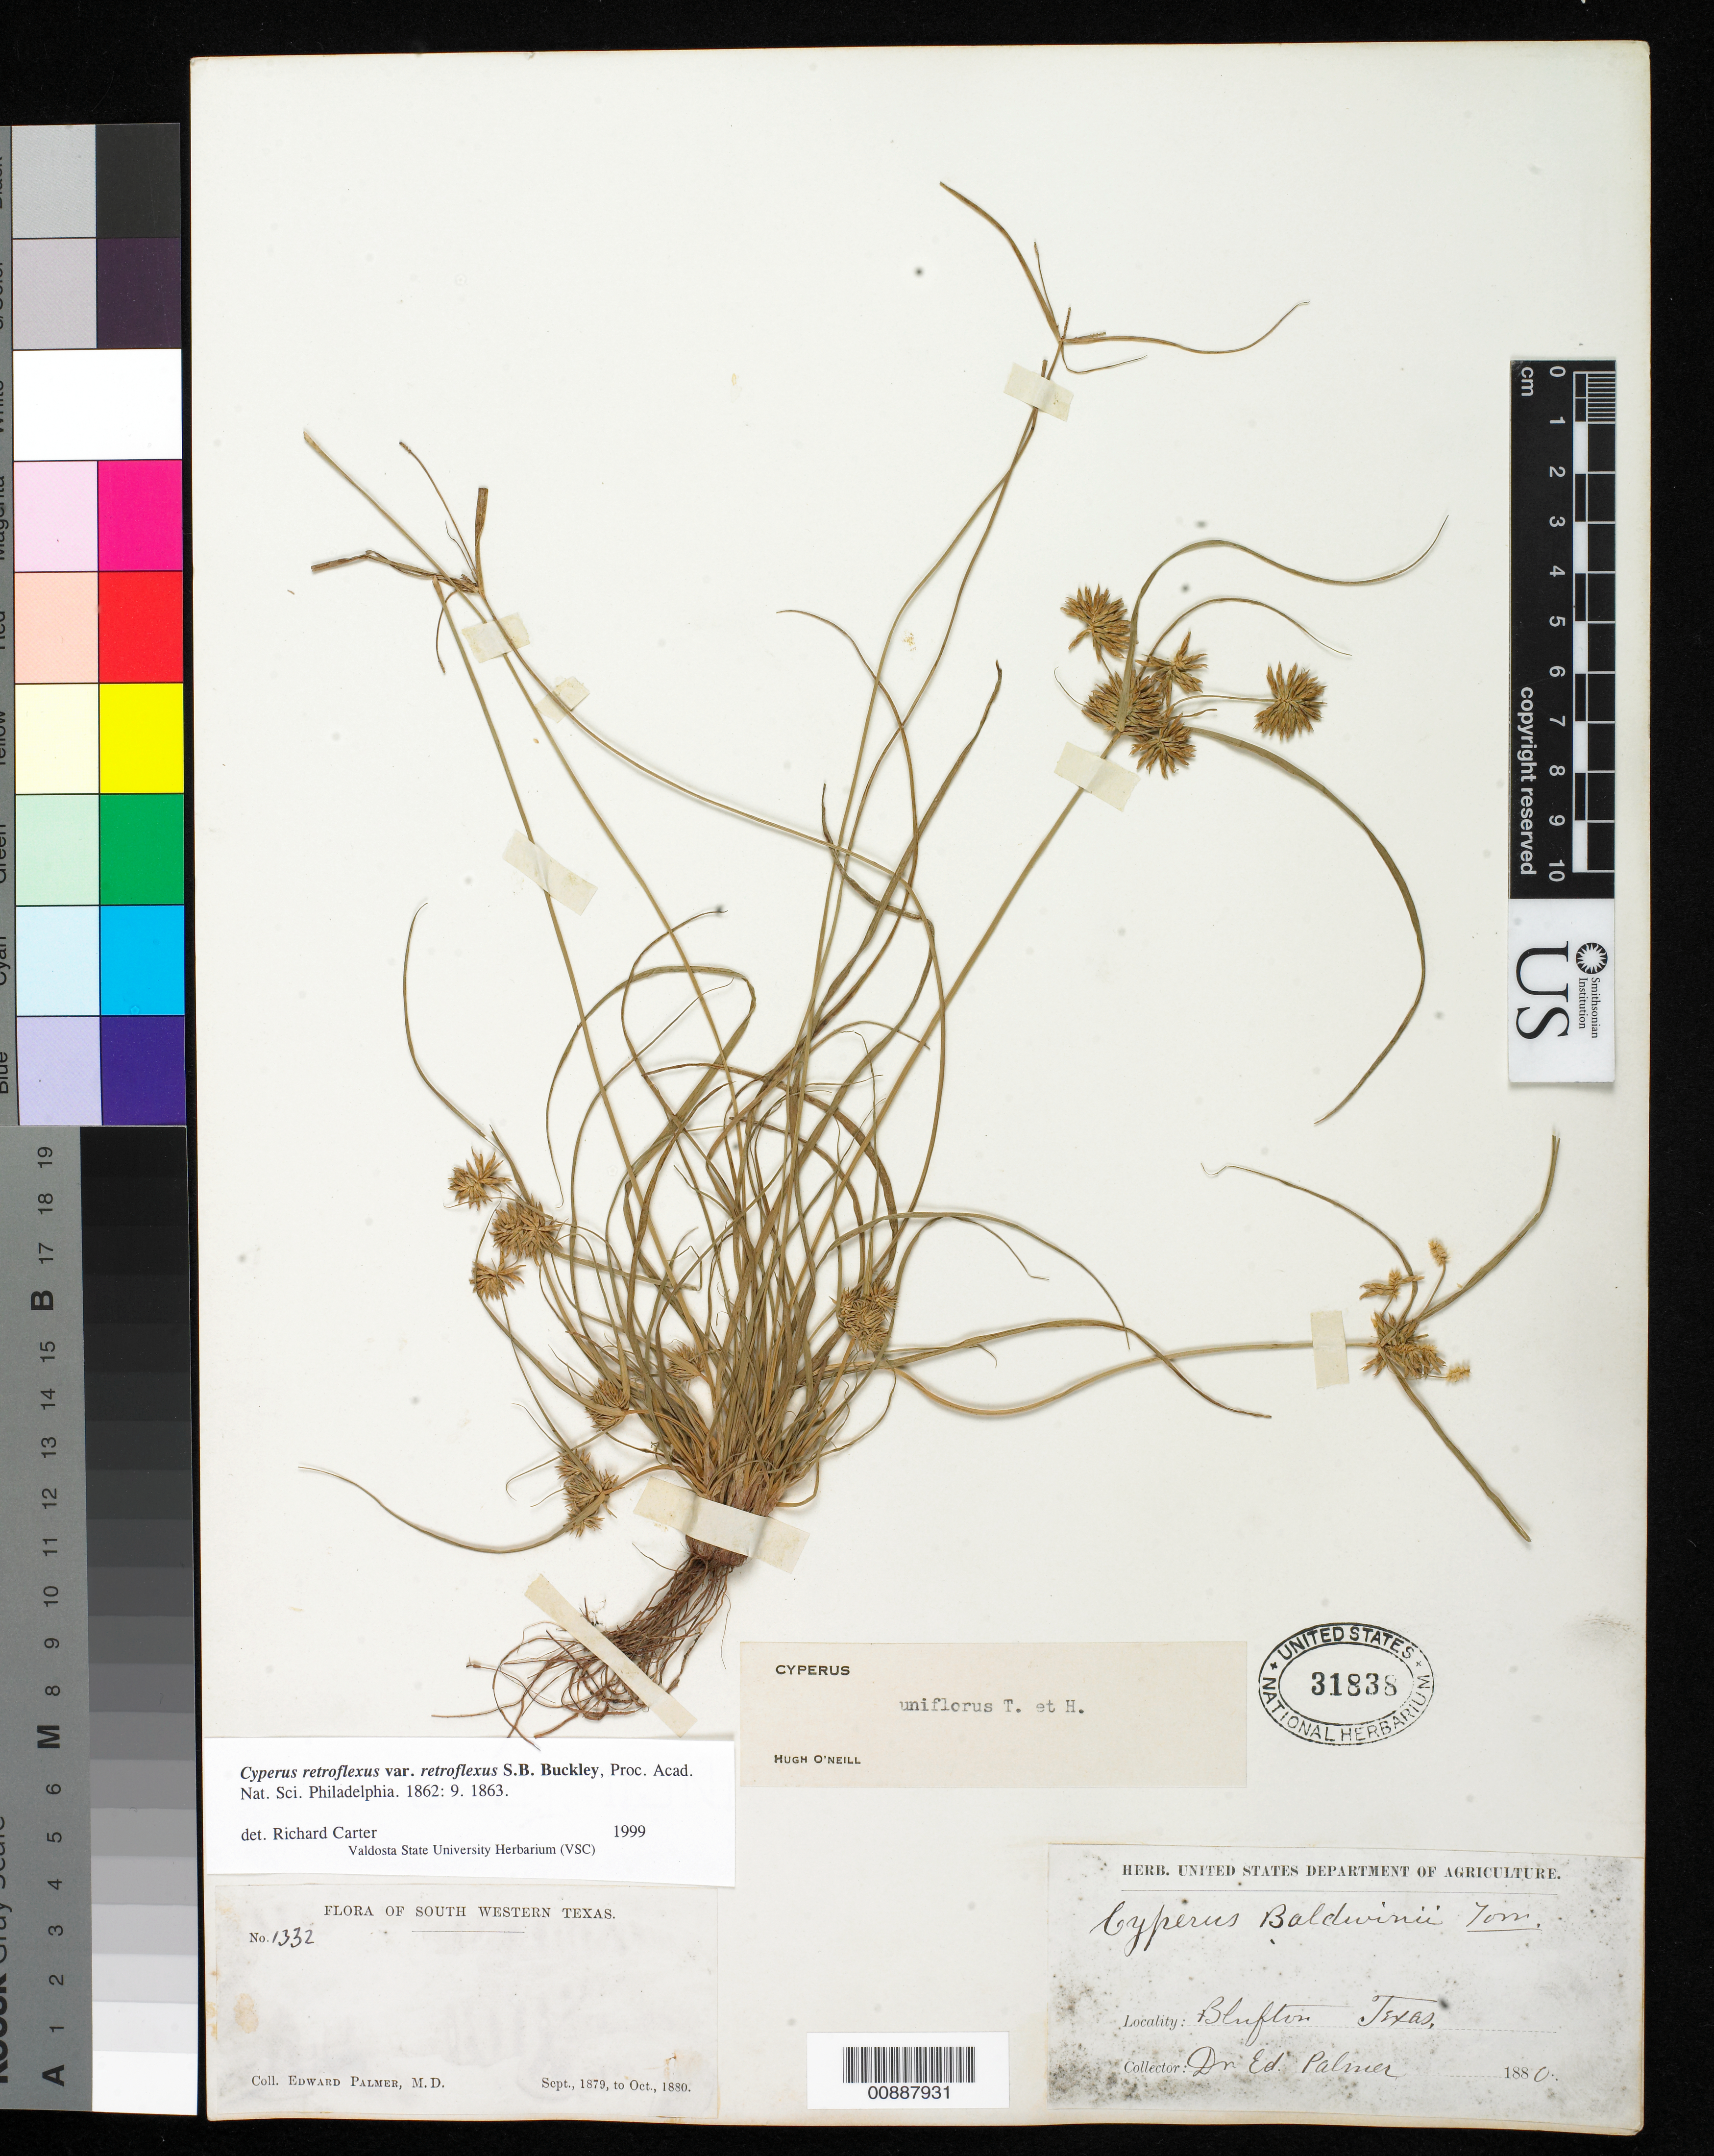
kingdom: Plantae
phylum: Tracheophyta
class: Liliopsida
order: Poales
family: Cyperaceae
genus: Cyperus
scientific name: Cyperus retroflexus var. retroflexus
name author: Buckley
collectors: E. Palmer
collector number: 1332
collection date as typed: Sep 1879 to -- Oct 1880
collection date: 1879-09/1880-10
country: United States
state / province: Texas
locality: Bluffton, Texas.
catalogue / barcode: US 31838